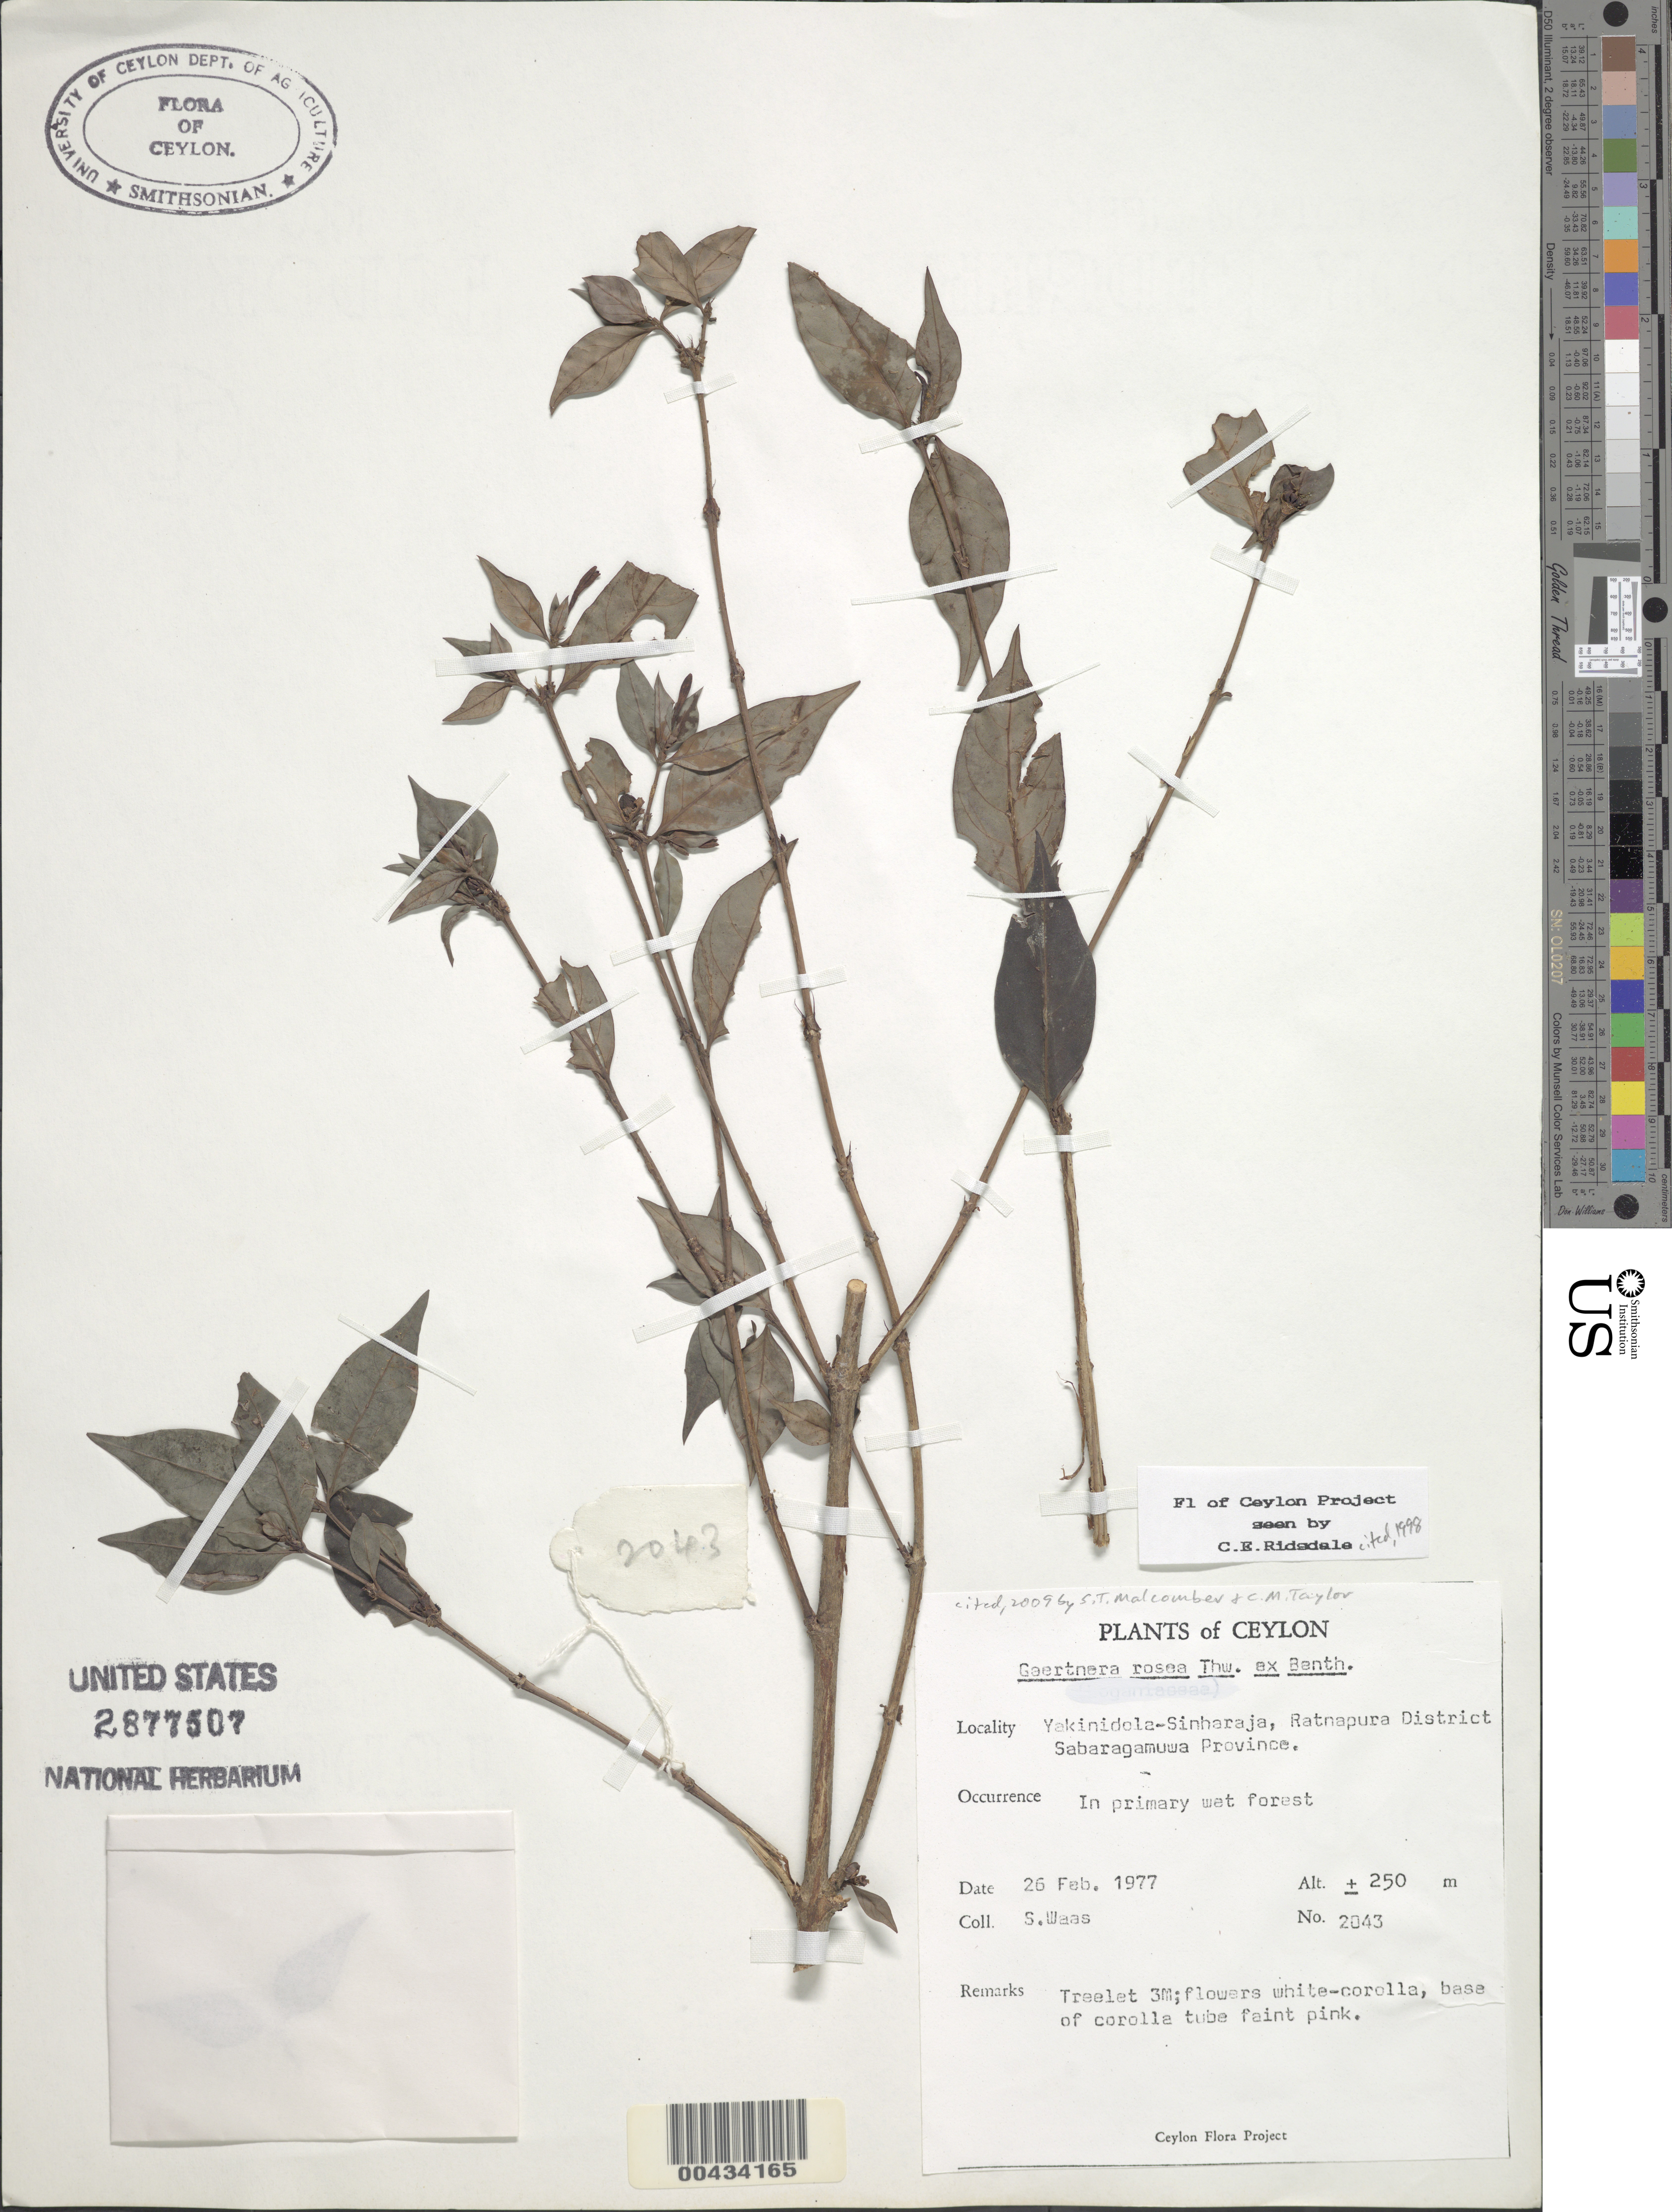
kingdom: Plantae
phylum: Tracheophyta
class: Magnoliopsida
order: Gentianales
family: Rubiaceae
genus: Gaertnera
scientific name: Gaertnera rosea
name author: Thwaites ex Benth.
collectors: S. Waas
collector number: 2043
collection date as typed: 26 Feb 1977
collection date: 1977-02-26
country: Sri Lanka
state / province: Sabaragamuwa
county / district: Ratnapura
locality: Yekinidola-Sinharaja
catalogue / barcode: US 2877507